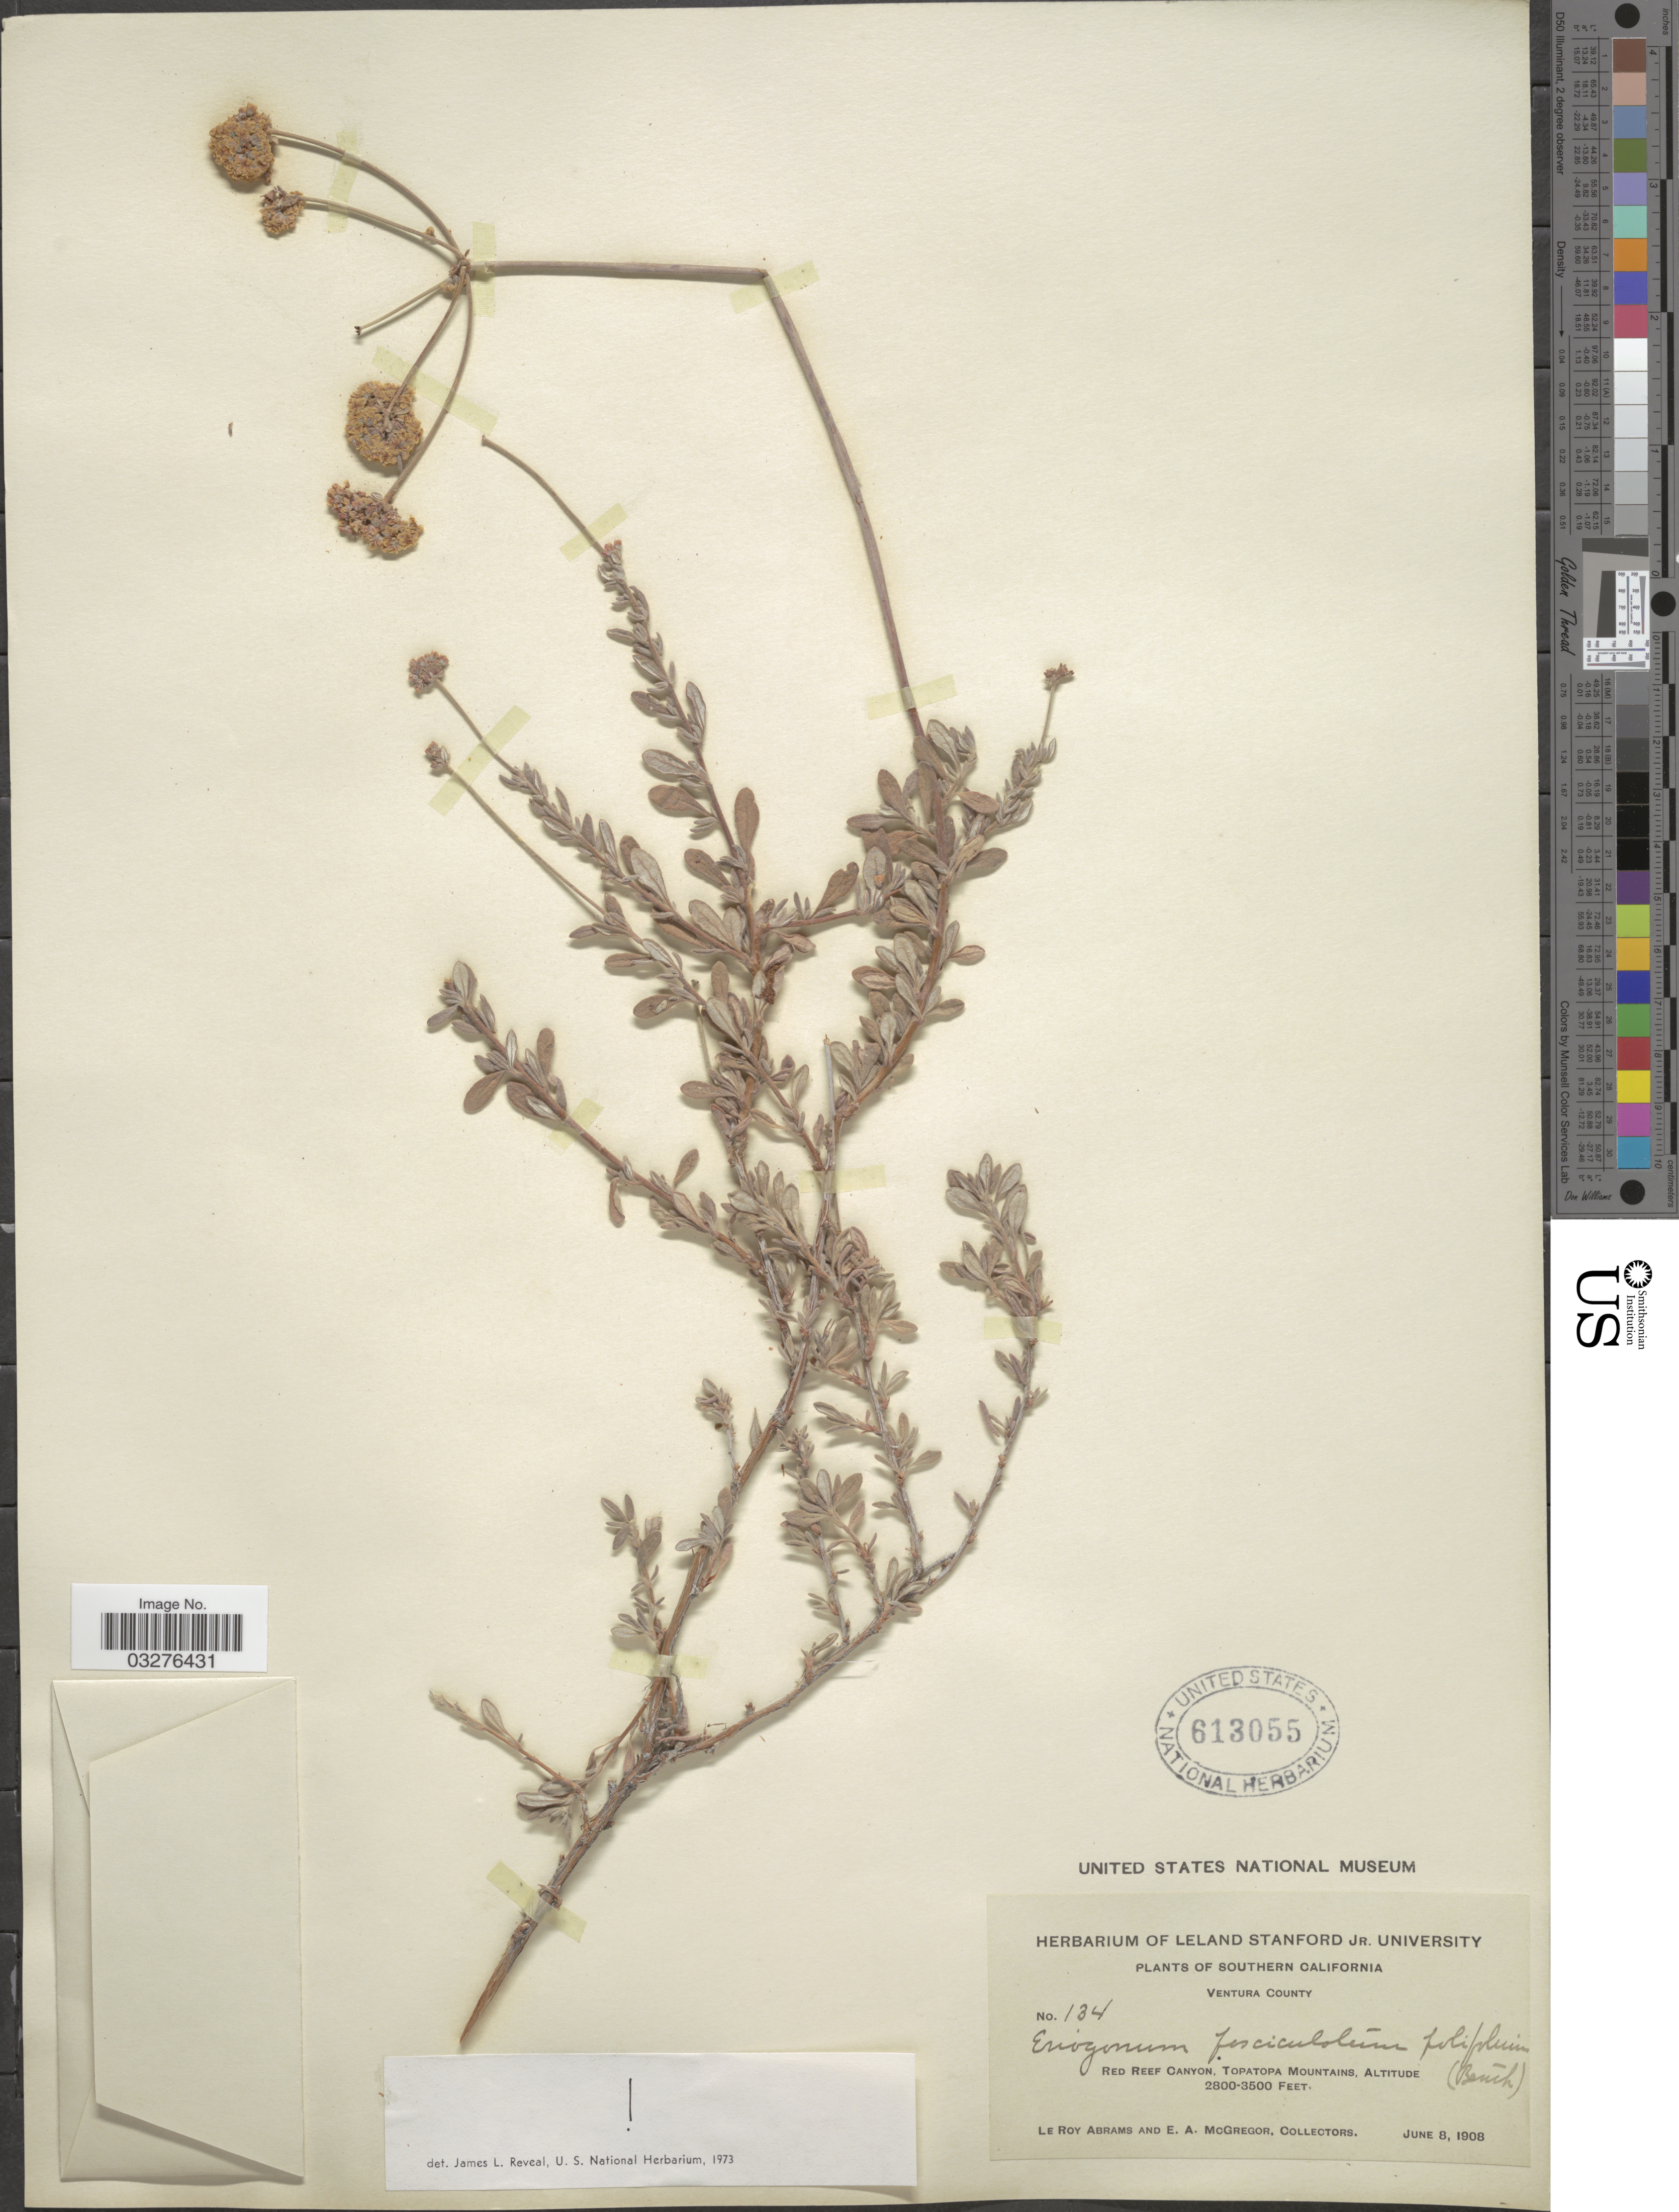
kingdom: Plantae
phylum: Tracheophyta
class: Magnoliopsida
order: Caryophyllales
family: Polygonaceae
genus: Eriogonum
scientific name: Eriogonum fasciculatum var. polifolium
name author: (Benth.) Torr. & A. Gray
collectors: L. Abrams & E. A. McGregor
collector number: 134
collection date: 1908-06-08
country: United States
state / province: California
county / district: Ventura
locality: Southern California, Ventura County, Red Reef Canyon, Topatopa Mountains.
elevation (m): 853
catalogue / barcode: US 613055